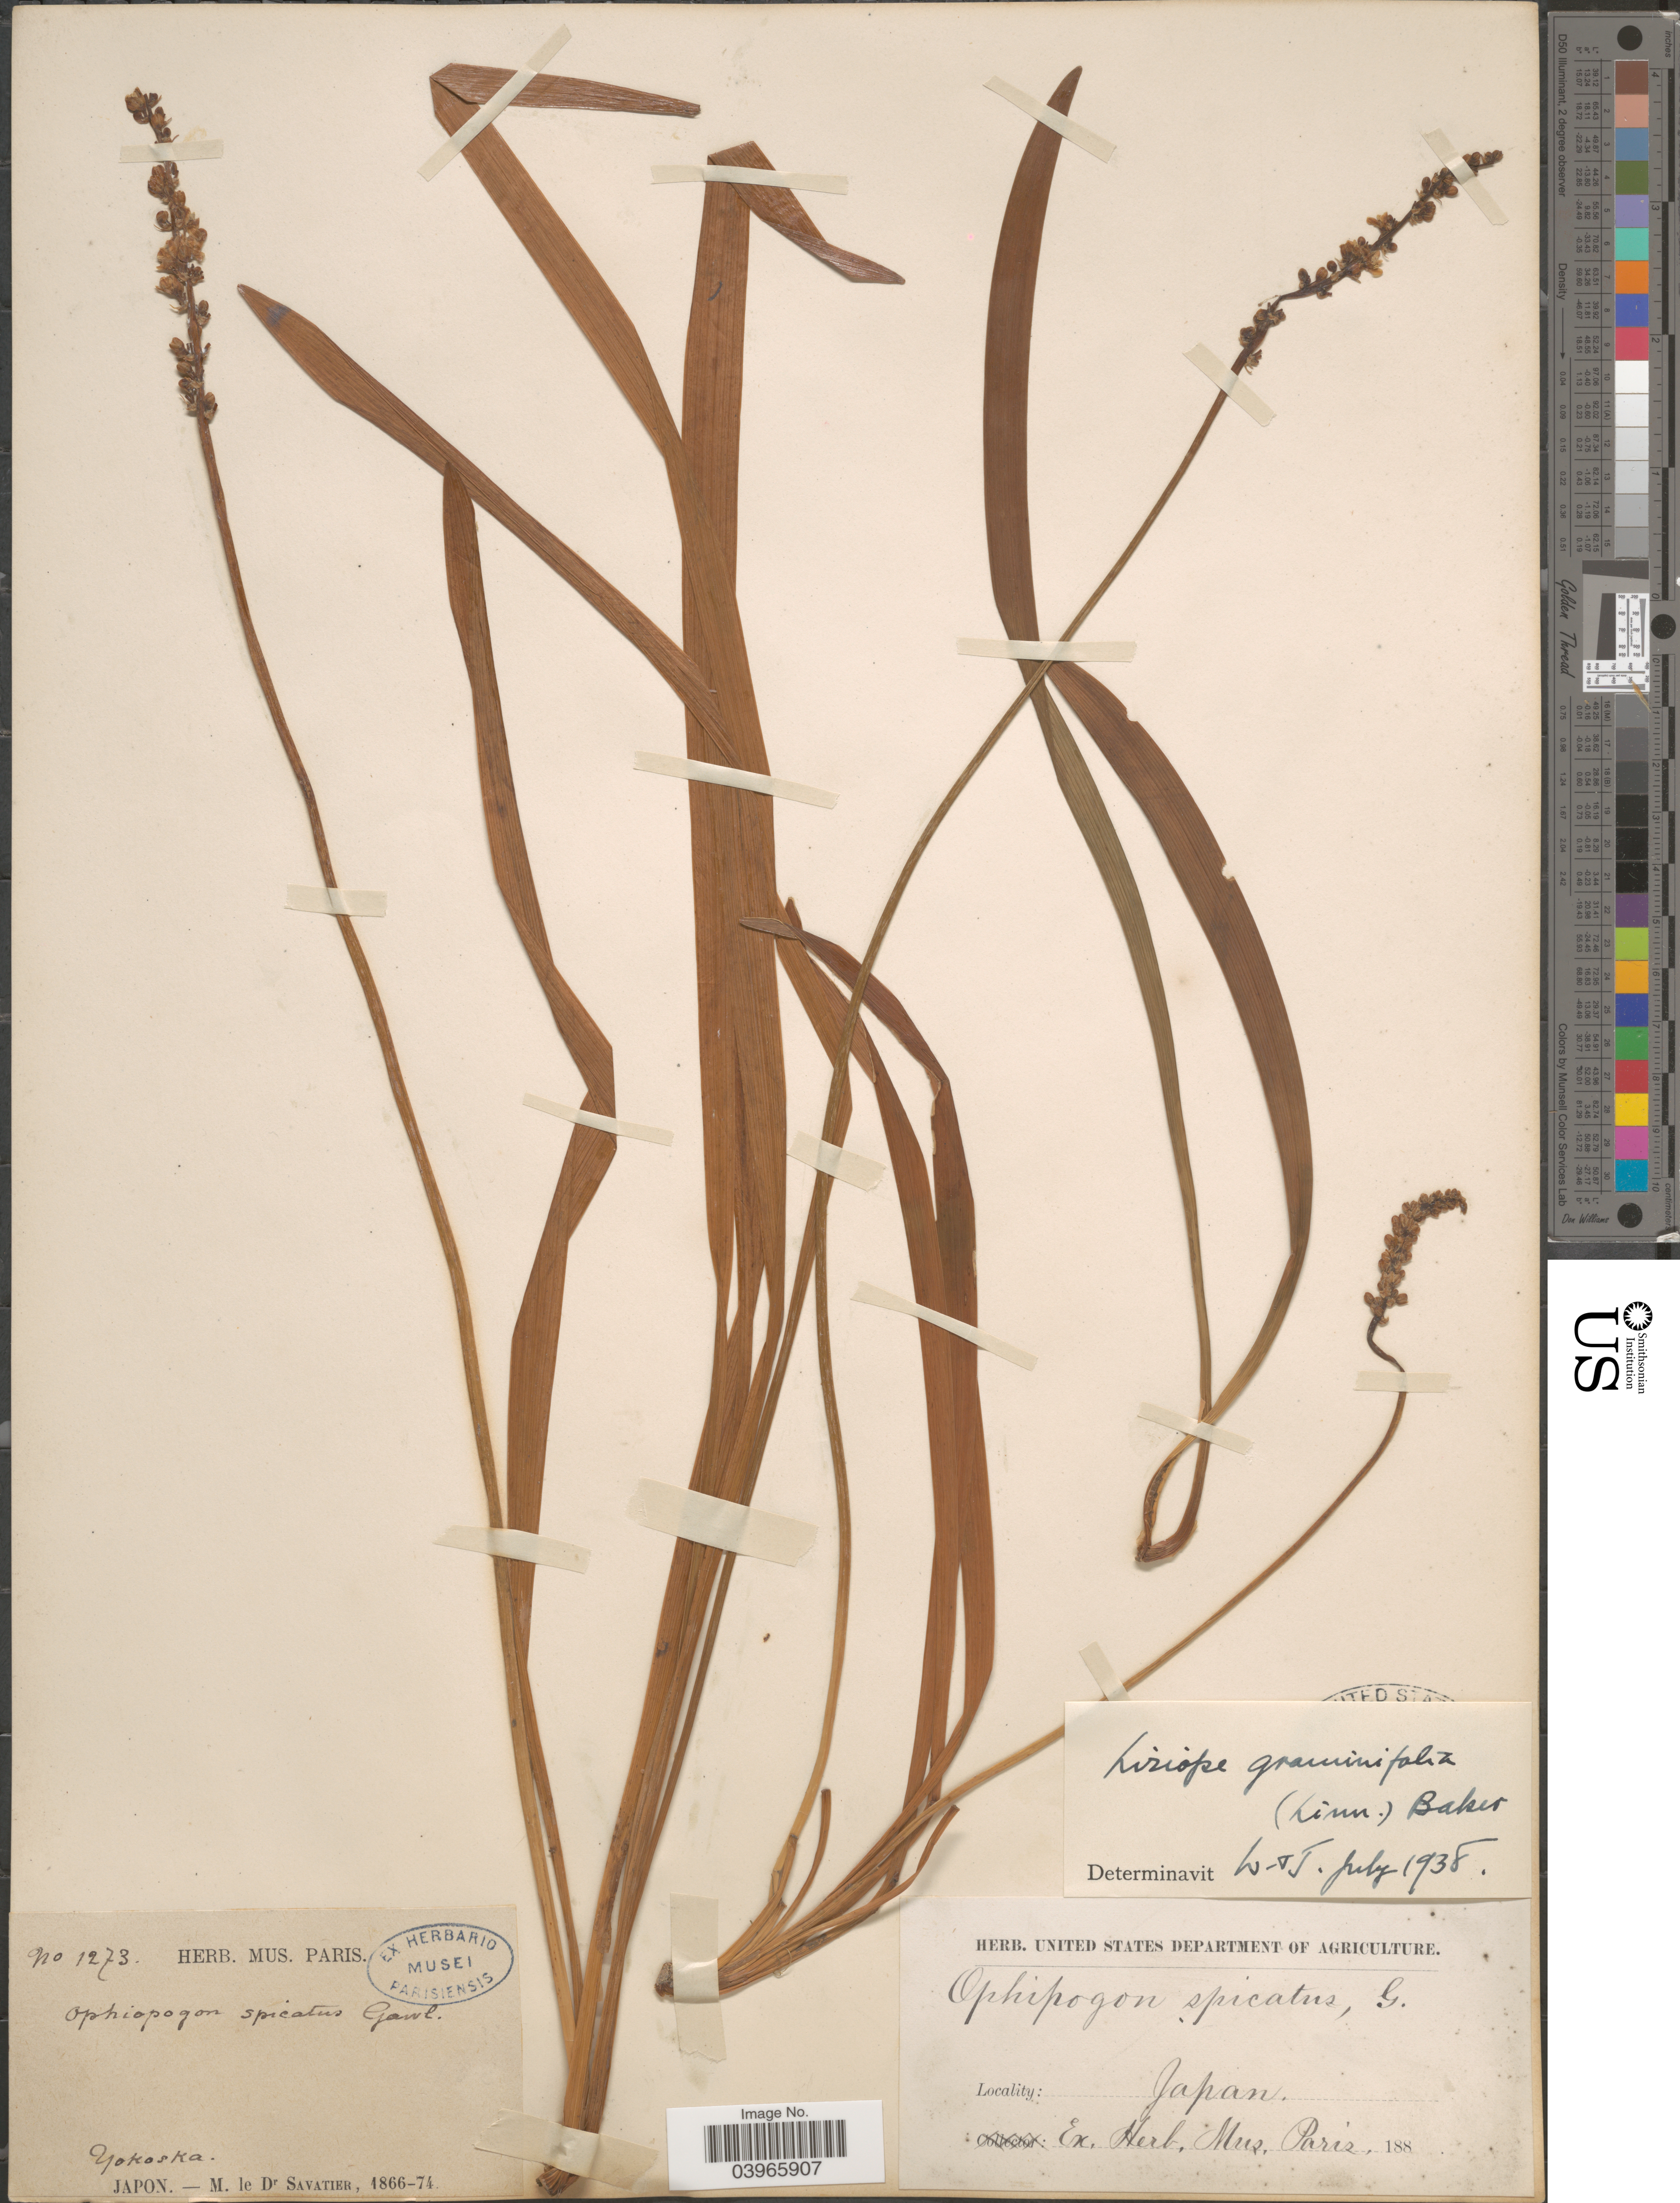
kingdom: Plantae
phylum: Tracheophyta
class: Liliopsida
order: Asparagales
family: Asparagaceae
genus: Liriope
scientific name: Liriope graminifolia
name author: (L.) Baker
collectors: M. Savatier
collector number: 1273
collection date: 1866/1874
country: Japan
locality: Yokoska.